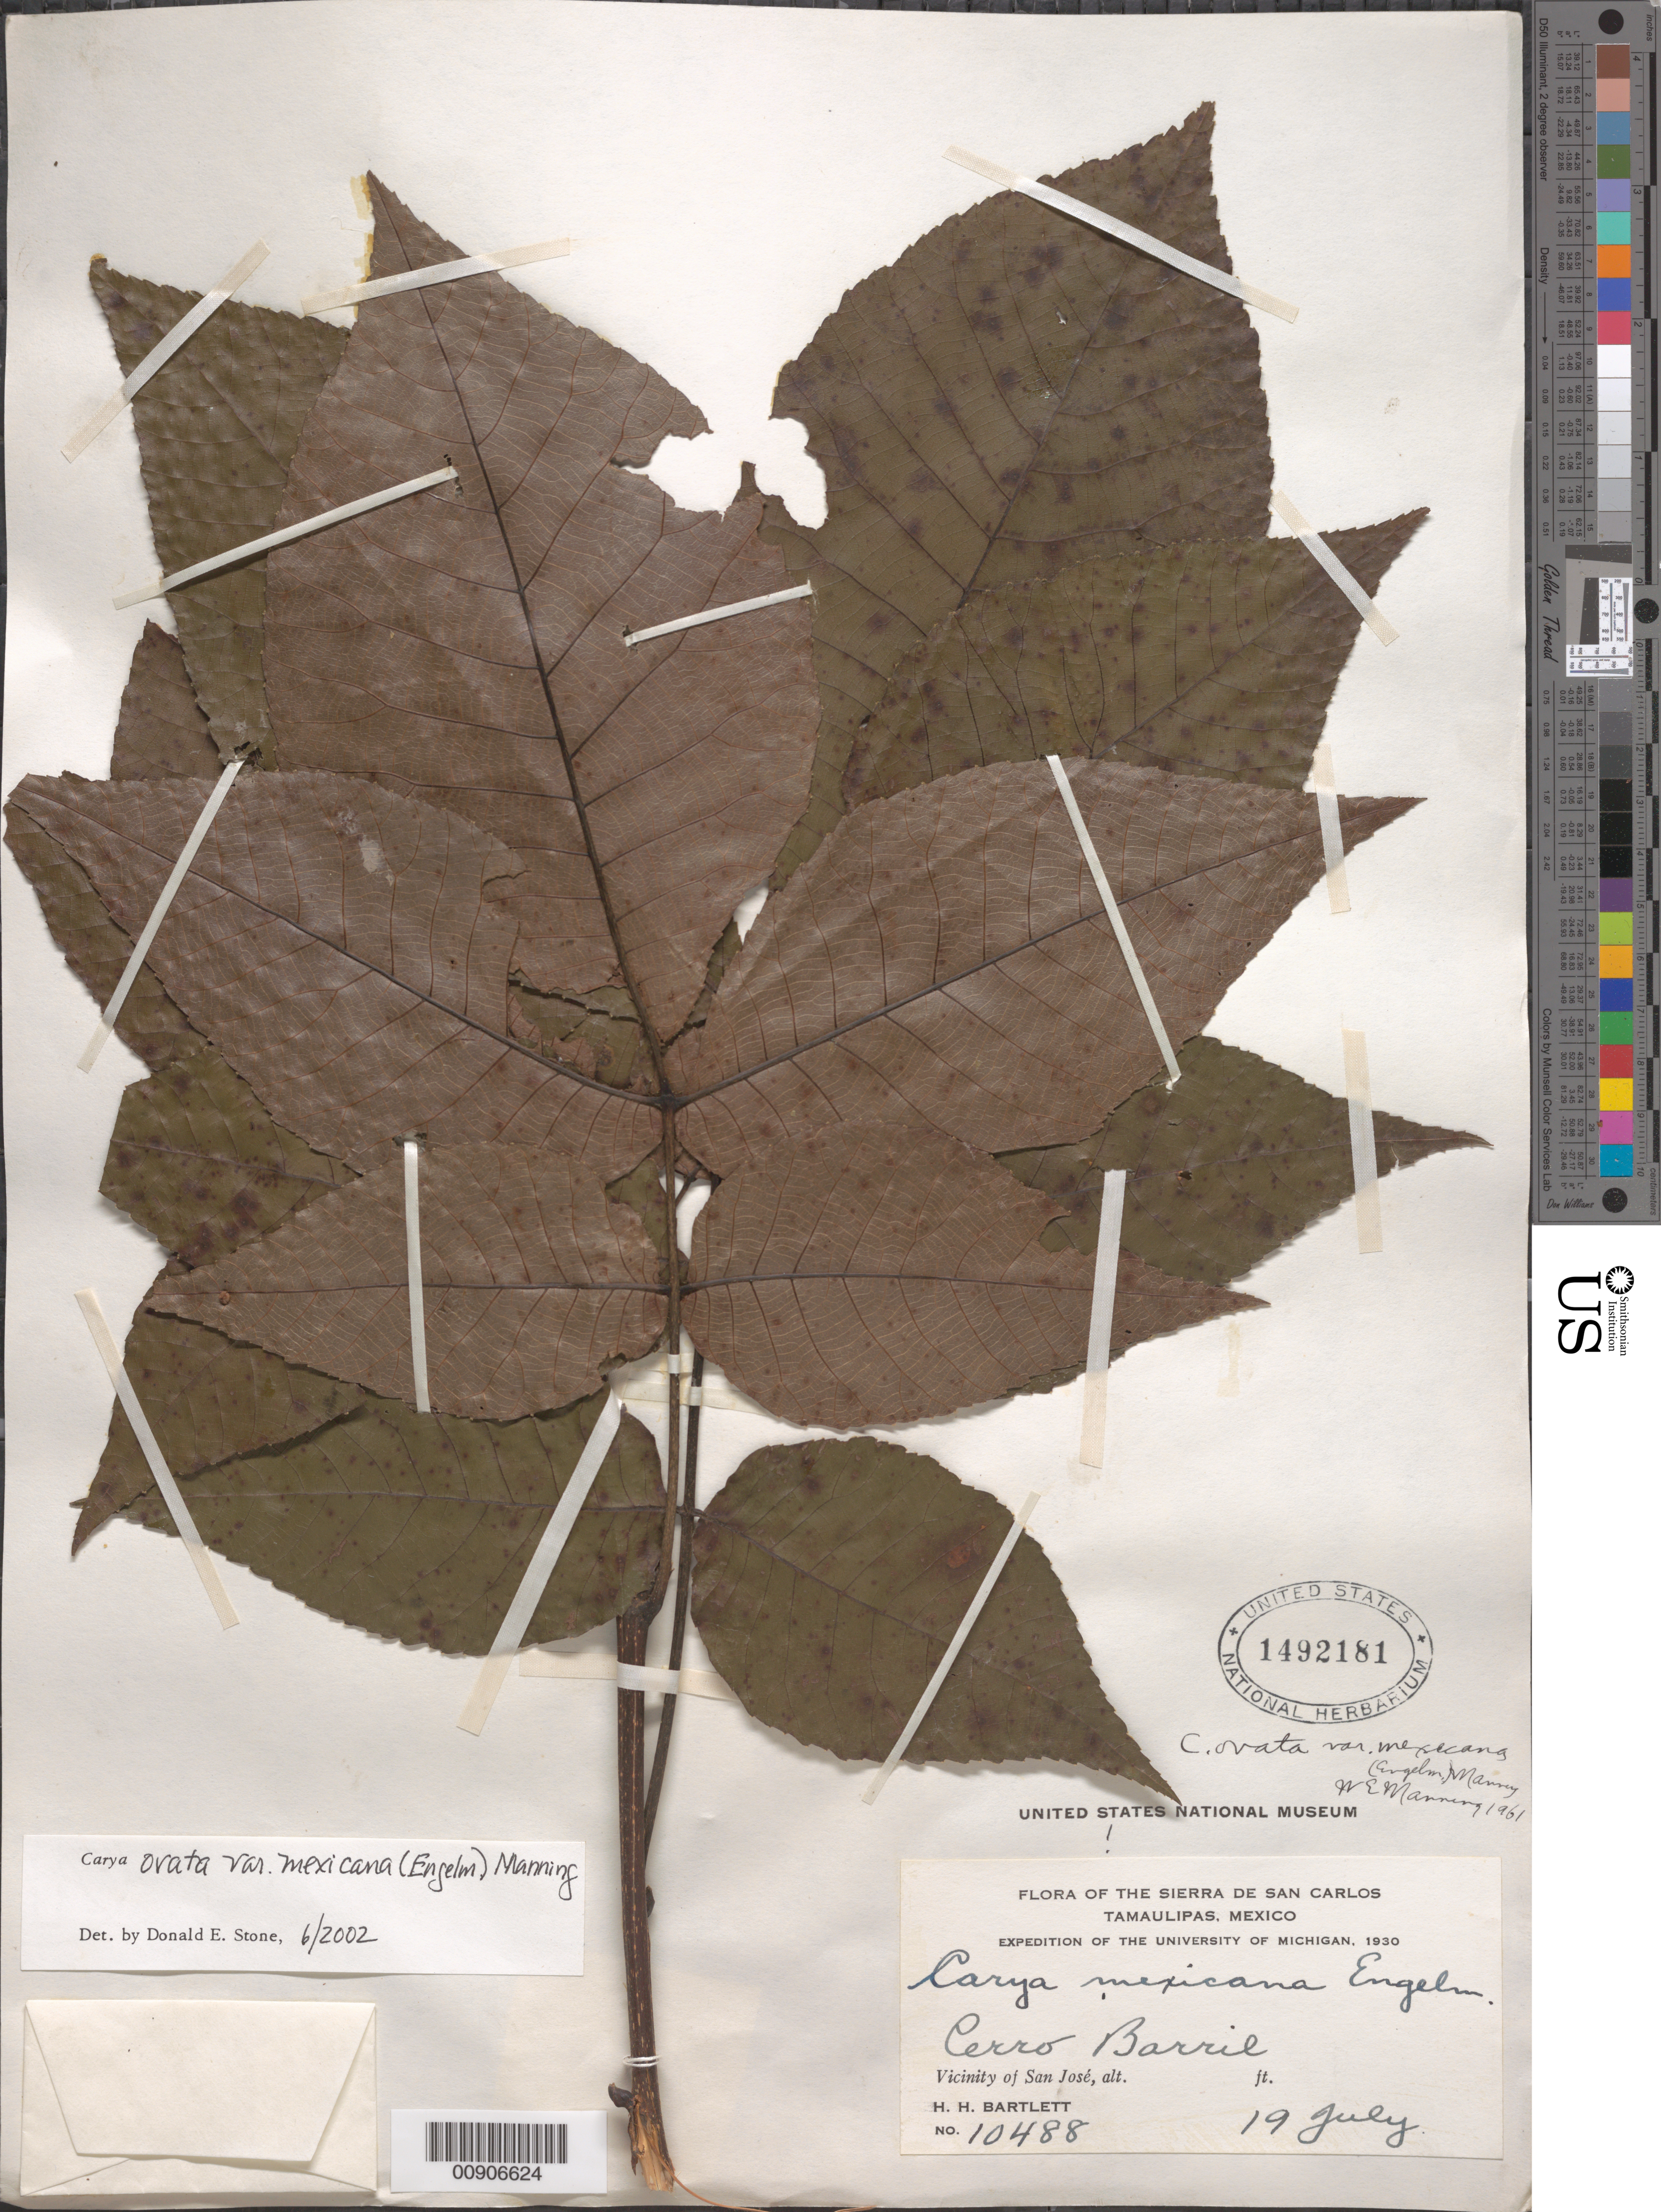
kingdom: Plantae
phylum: Tracheophyta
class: Magnoliopsida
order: Fagales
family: Juglandaceae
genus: Carya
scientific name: Carya ovata var. mexicana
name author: (Mill.) K. Koch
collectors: H. H. Bartlett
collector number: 10488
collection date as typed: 19 Jul 1930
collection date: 1930-07-19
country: Mexico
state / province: Tamaulipas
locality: Cerro Barril. Vicinity of San José. Sierra de San Carlos, Tamaulipas.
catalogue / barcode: US 1492181